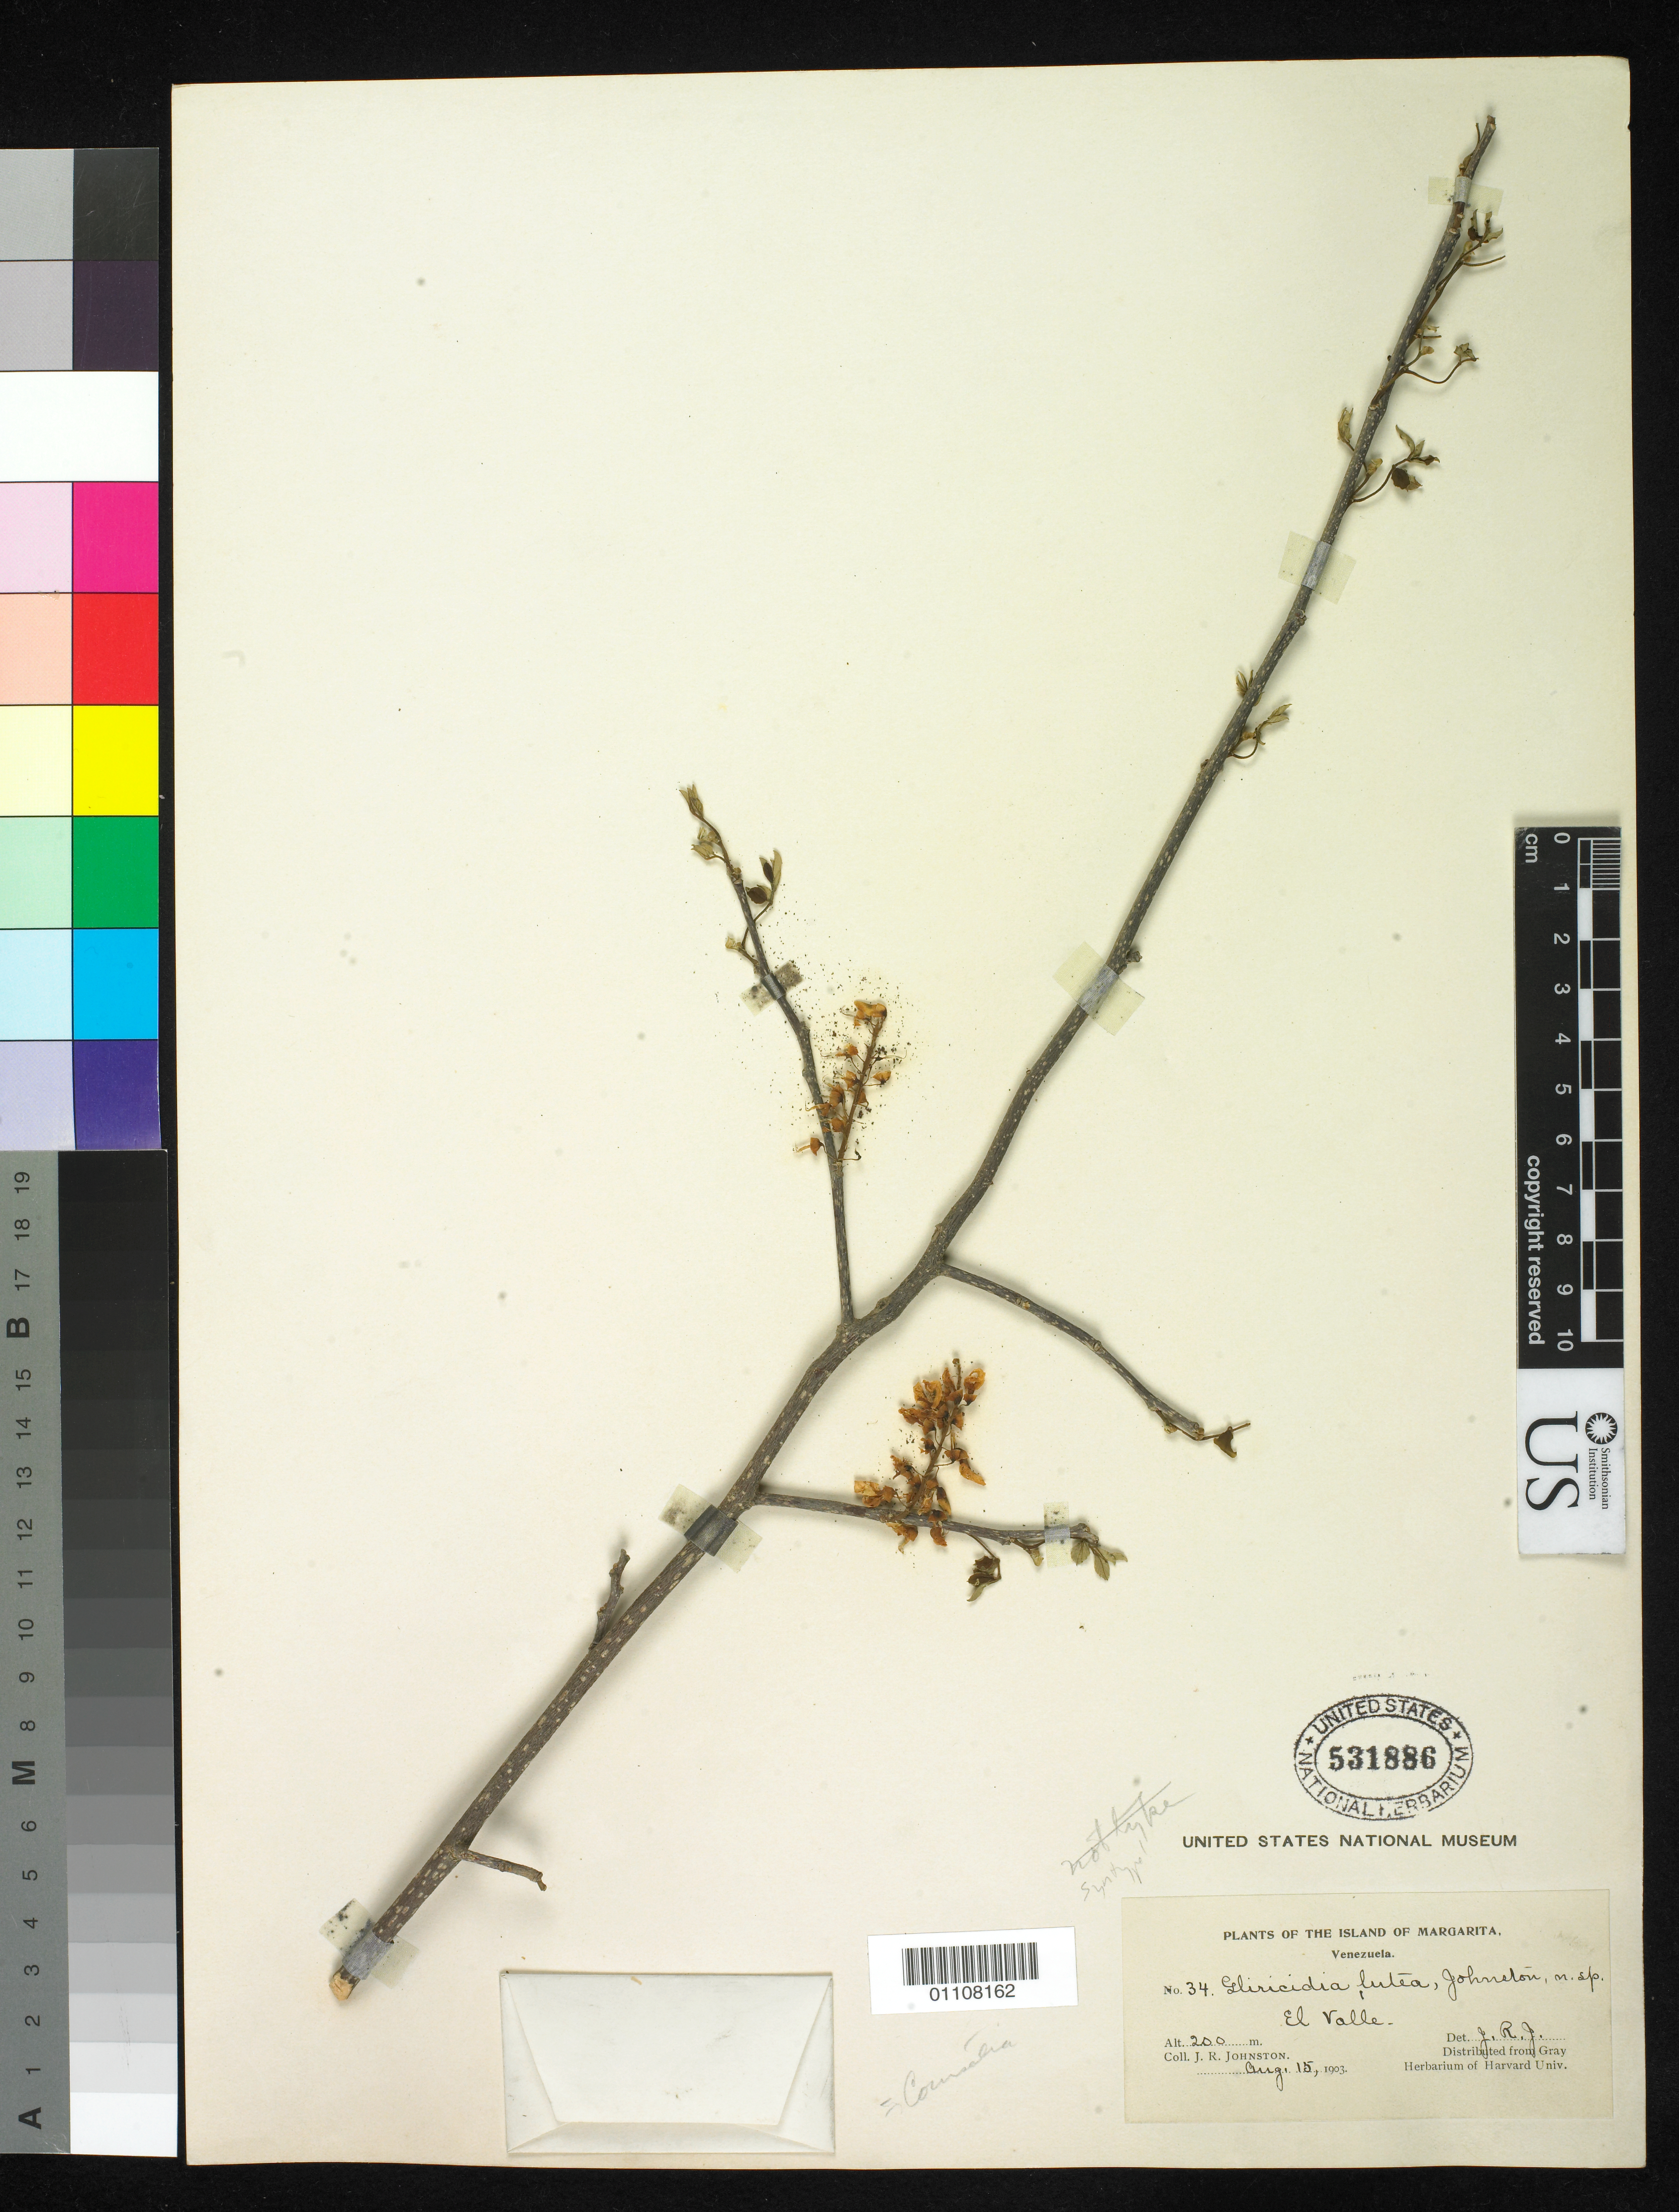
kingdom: Plantae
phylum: Tracheophyta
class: Magnoliopsida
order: Fabales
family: Fabaceae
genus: Gliricidia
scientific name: Gliricidia lutea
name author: I.M. Johnst.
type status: Syntype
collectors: J. Johnston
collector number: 34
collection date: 1903-08-15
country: Venezuela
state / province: Nueva Esparta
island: Margarita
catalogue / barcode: US 531886